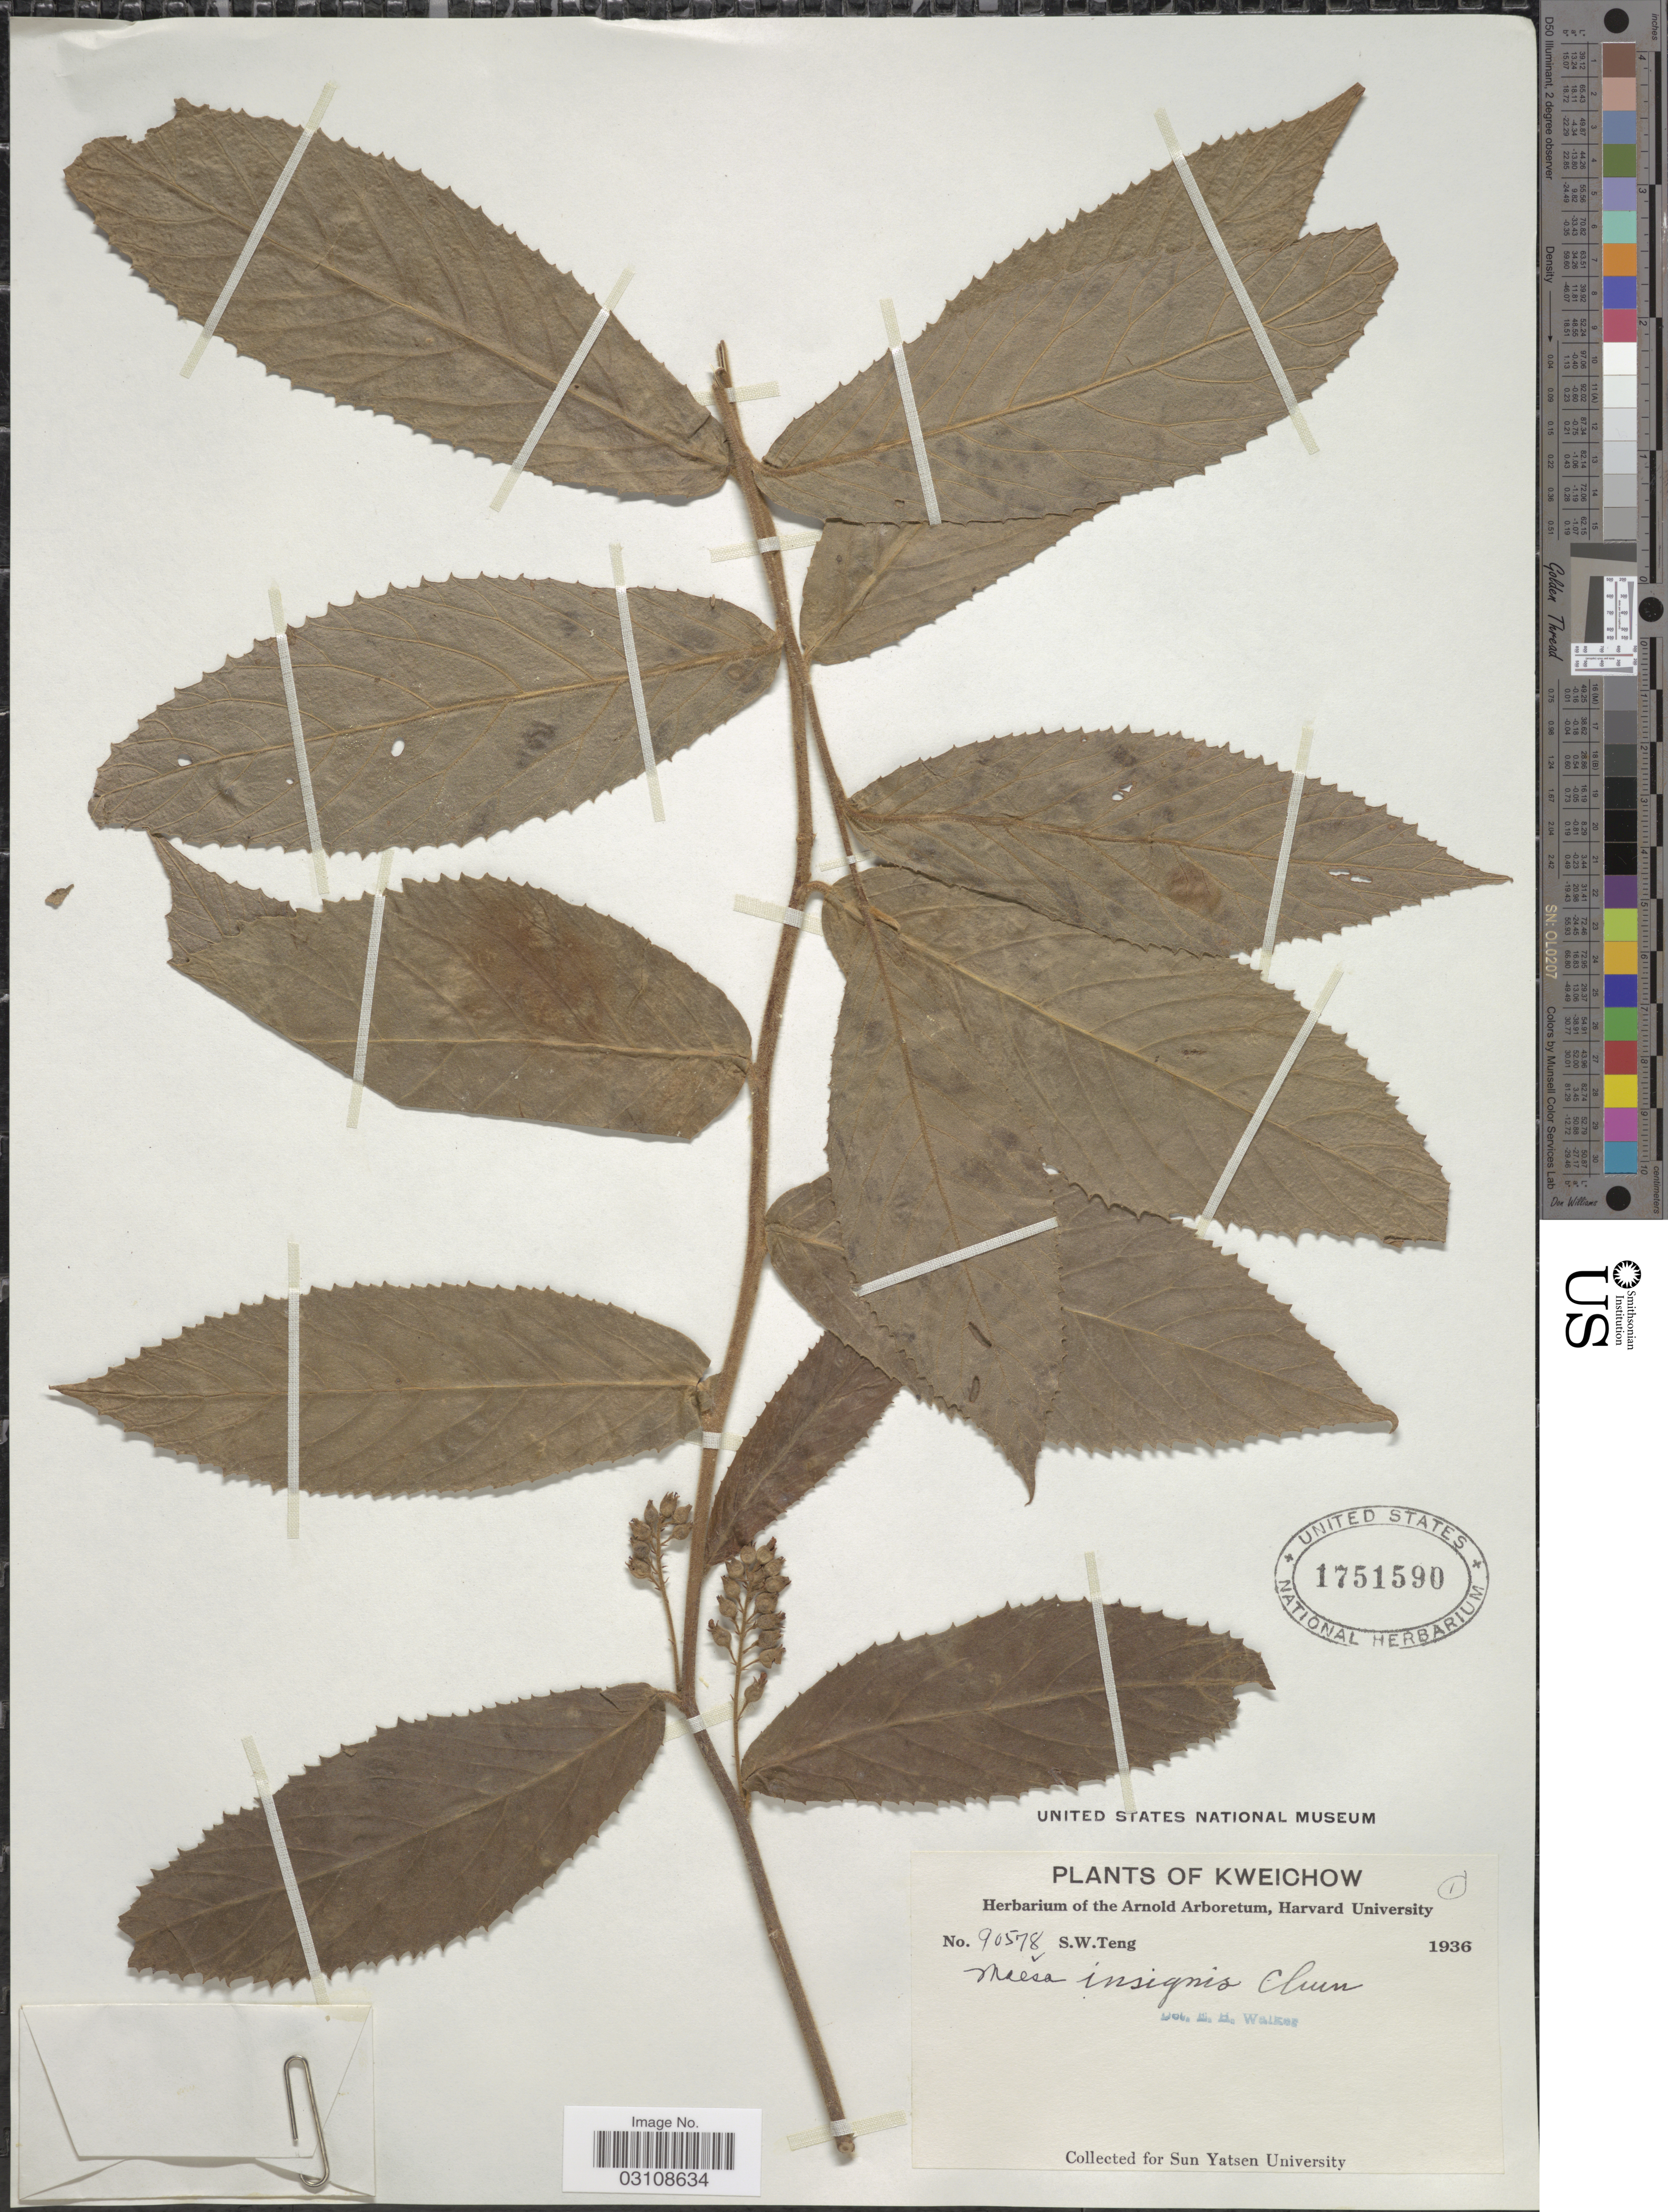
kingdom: Plantae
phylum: Tracheophyta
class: Magnoliopsida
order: Ericales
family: Primulaceae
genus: Maesa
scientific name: Maesa insignis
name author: Chun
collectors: S. Teng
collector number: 90578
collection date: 1936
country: China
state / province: Guizhou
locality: Kweichow.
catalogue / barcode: US 1751590